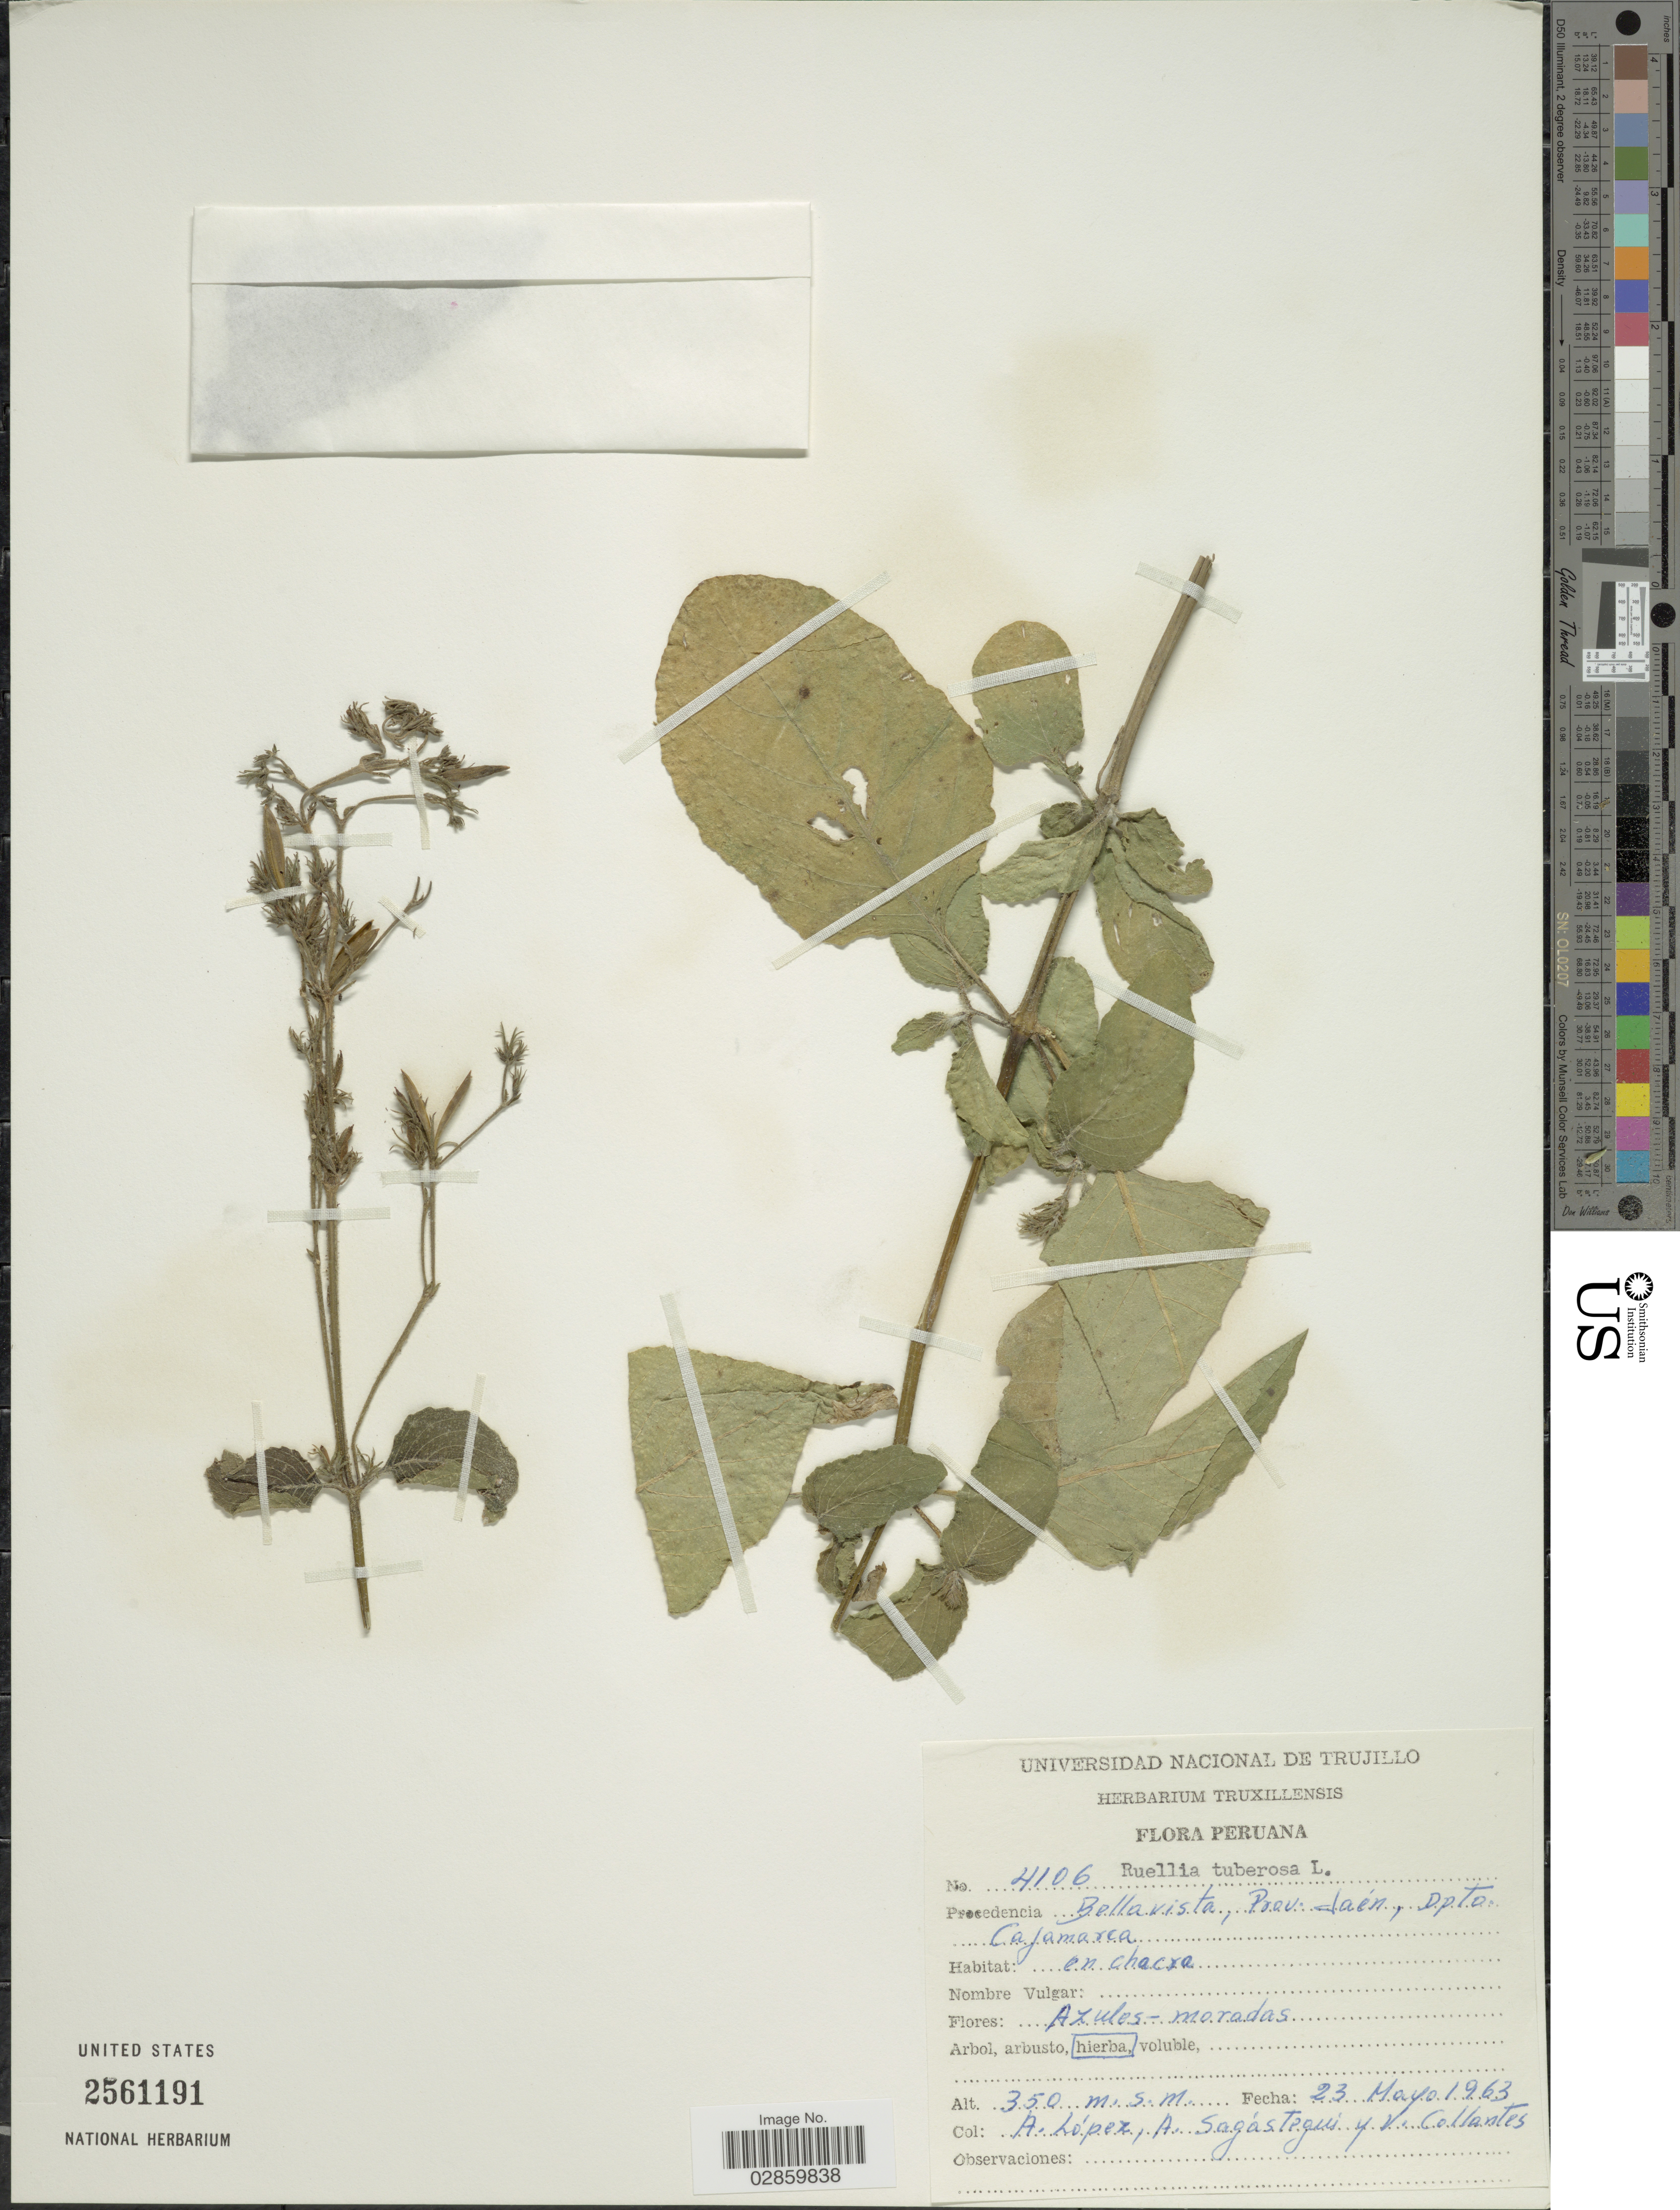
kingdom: Plantae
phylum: Tracheophyta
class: Magnoliopsida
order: Lamiales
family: Acanthaceae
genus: Ruellia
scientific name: Ruellia ciliatiflora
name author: Hook.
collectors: A. López, A. Sagástequi & V. Collantes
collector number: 4106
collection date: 1963-05-23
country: Peru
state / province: Cajamarca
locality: Bellavista, Prov. Jaén, Dpto. Cajamarca.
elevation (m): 350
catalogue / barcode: US 2561191